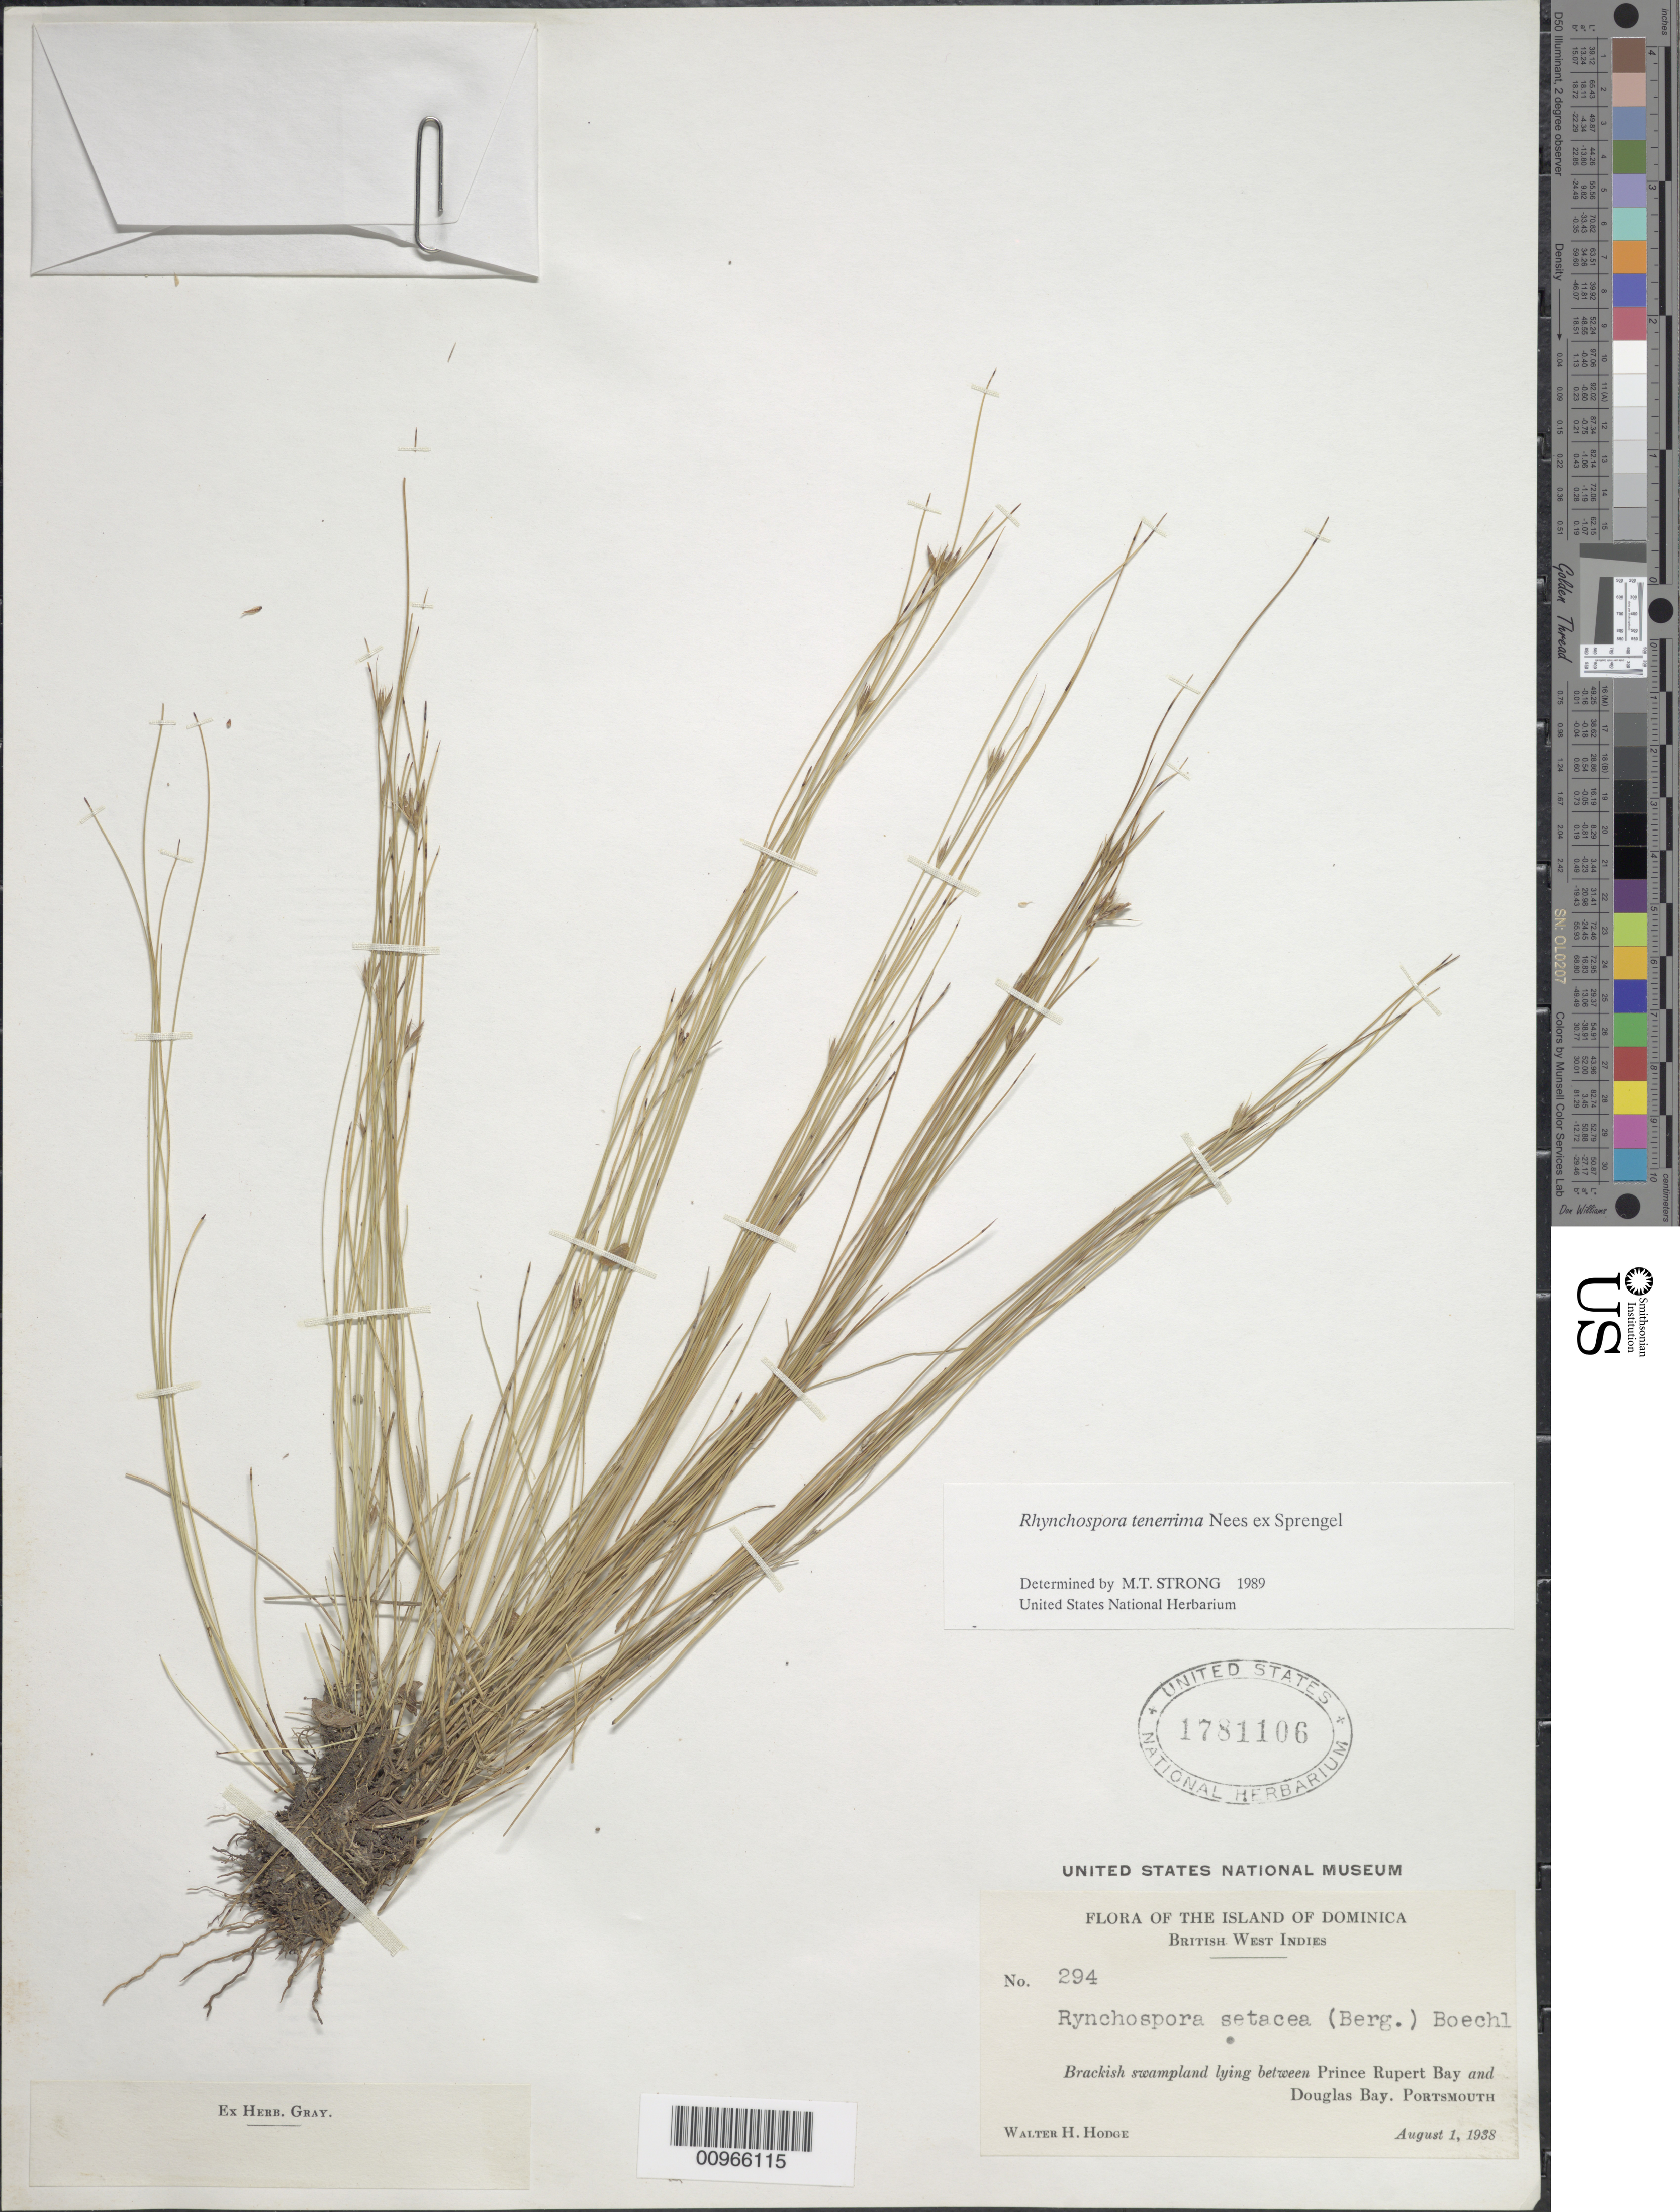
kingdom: Plantae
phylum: Tracheophyta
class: Liliopsida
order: Poales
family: Cyperaceae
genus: Rhynchospora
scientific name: Rhynchospora tenerrima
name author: Nees ex Spreng.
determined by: Strong, M. T., (US), Smithsonian Institution - National Museum of Natural History (UNITED STATES)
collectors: W. Hodge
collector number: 294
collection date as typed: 01 Aug 1938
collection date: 1938-08-01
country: Dominica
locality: Swampland lying between Prince Rupert Bay and Douglas Bay, Portsmouth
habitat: Brackish swampland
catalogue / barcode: US 1781106